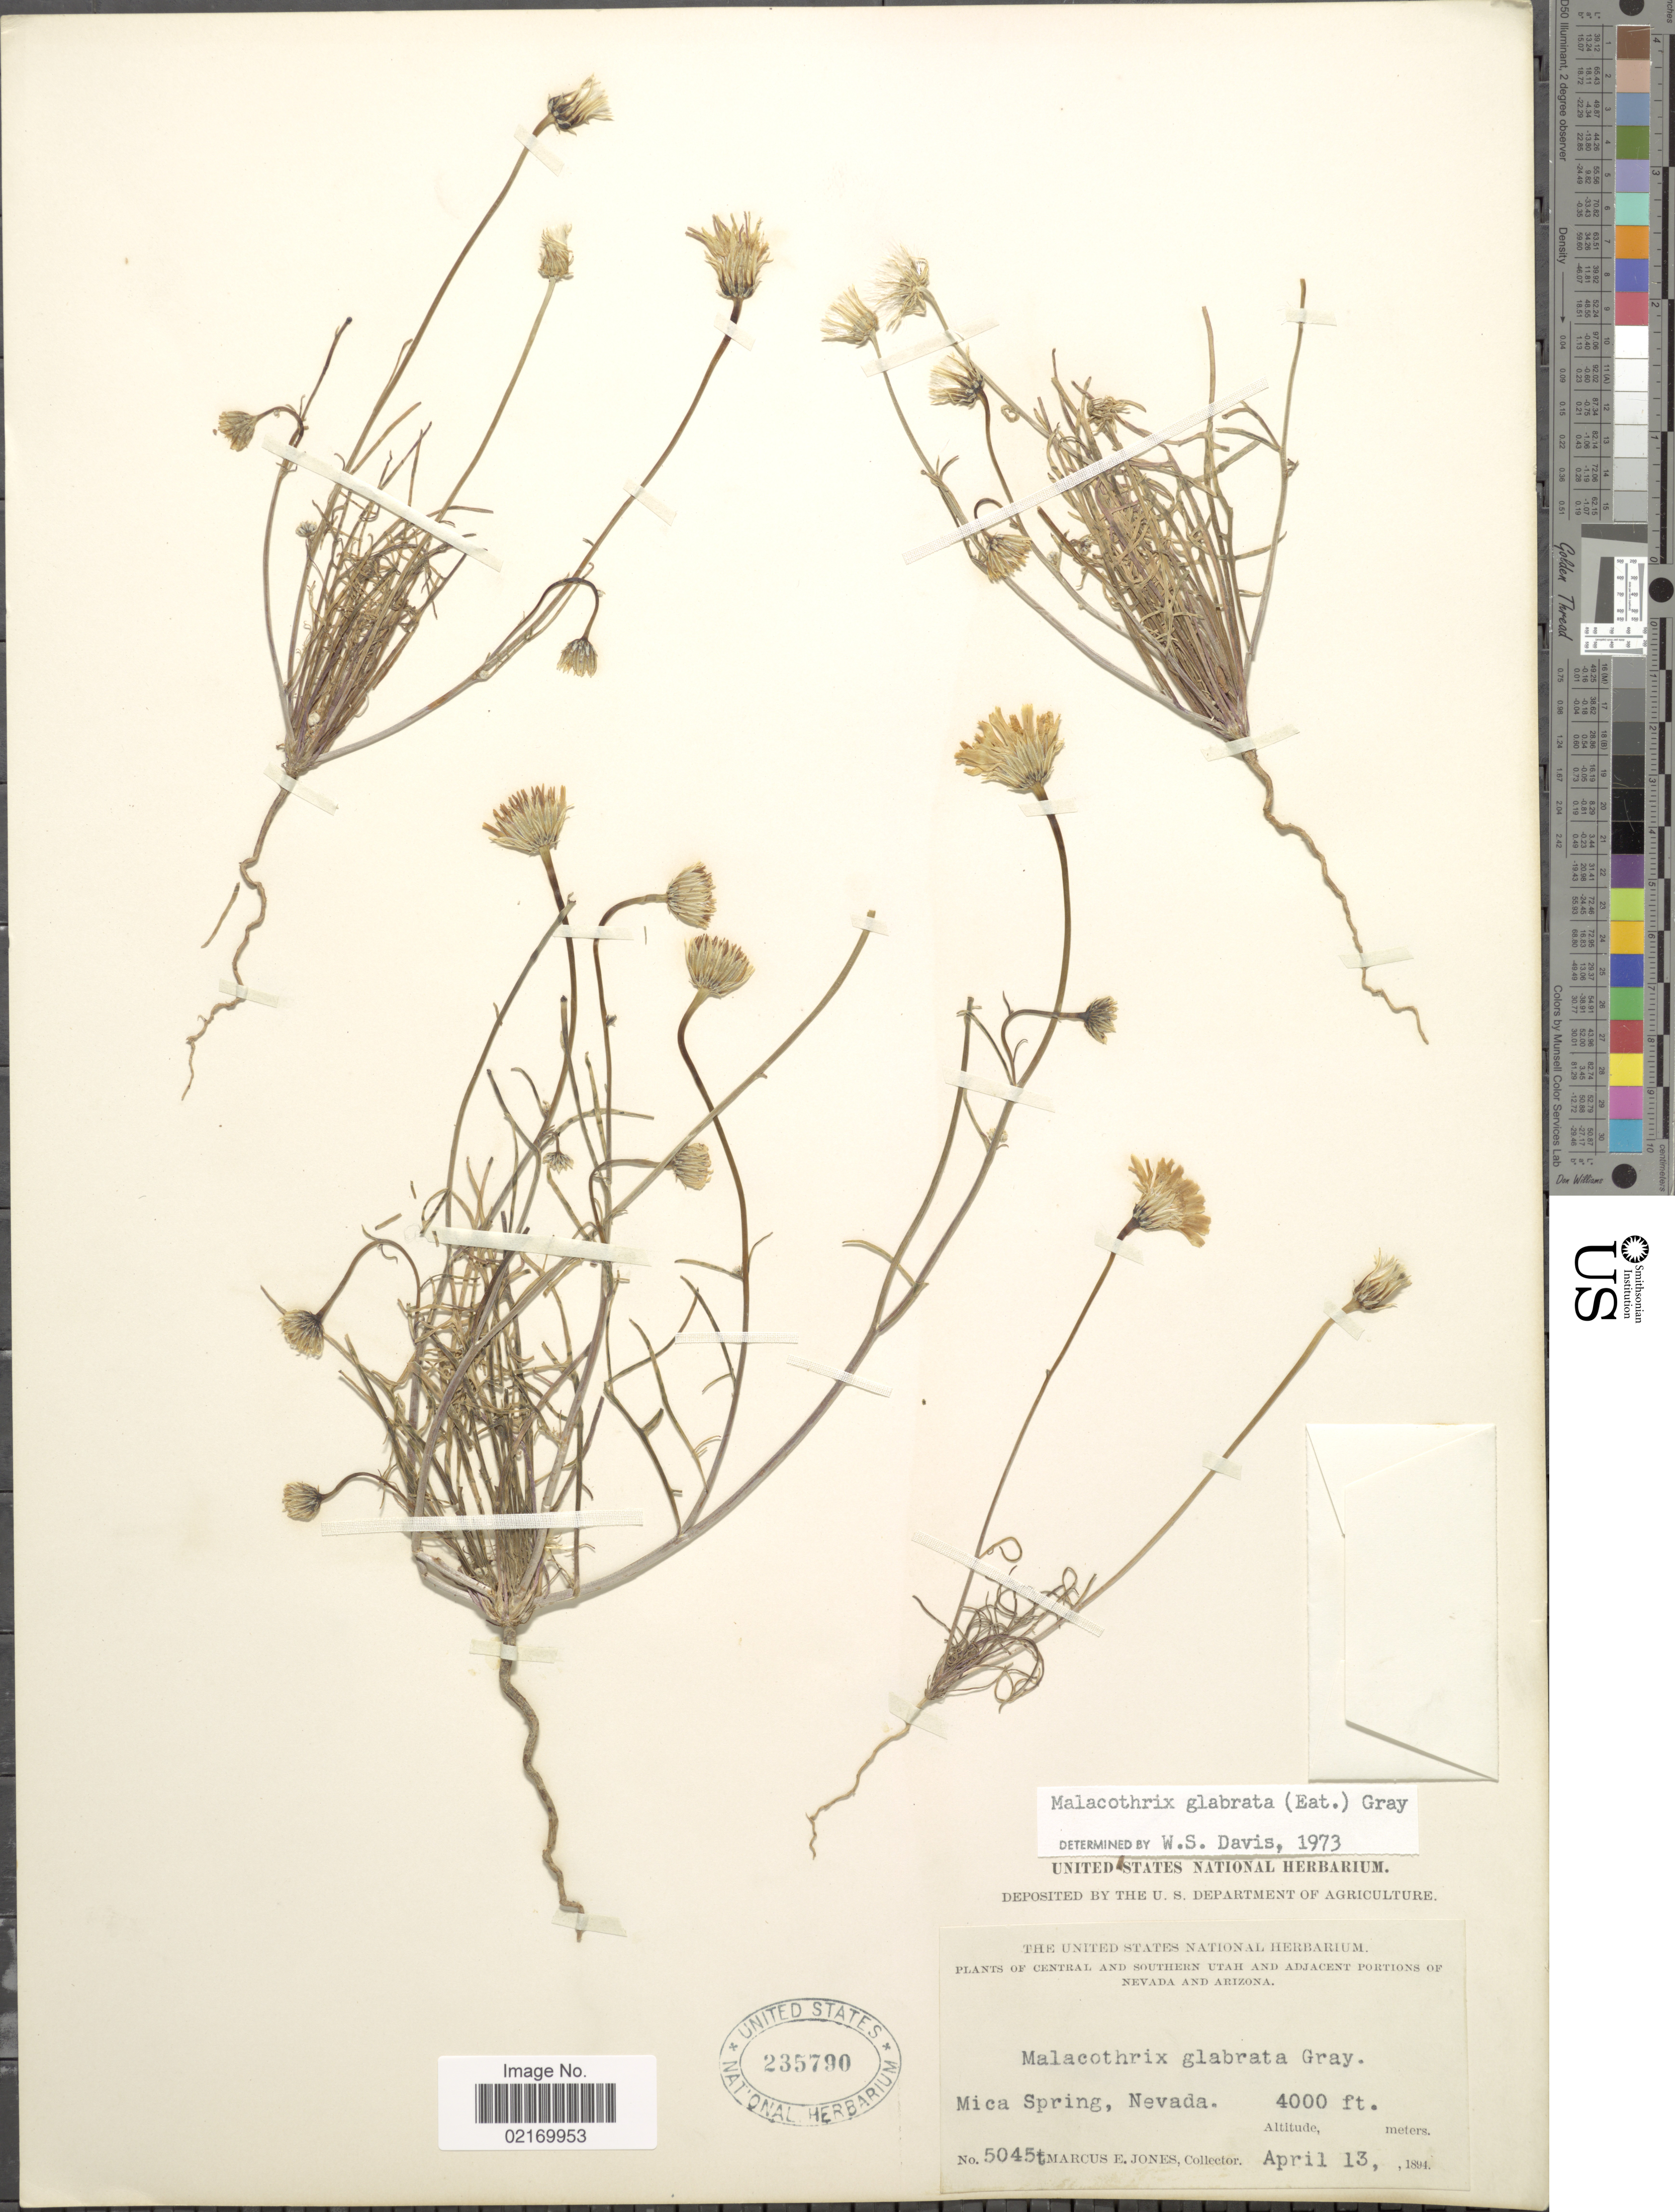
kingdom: Plantae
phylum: Tracheophyta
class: Magnoliopsida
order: Asterales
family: Asteraceae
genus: Malacothrix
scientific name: Malacothrix glabrata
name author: (A. Gray ex D.C. Eaton) A. Gray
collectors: M. E. Jones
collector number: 5045t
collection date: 1894-04-13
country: United States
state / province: Nevada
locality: Mica Spring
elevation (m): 1219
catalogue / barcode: US 235790